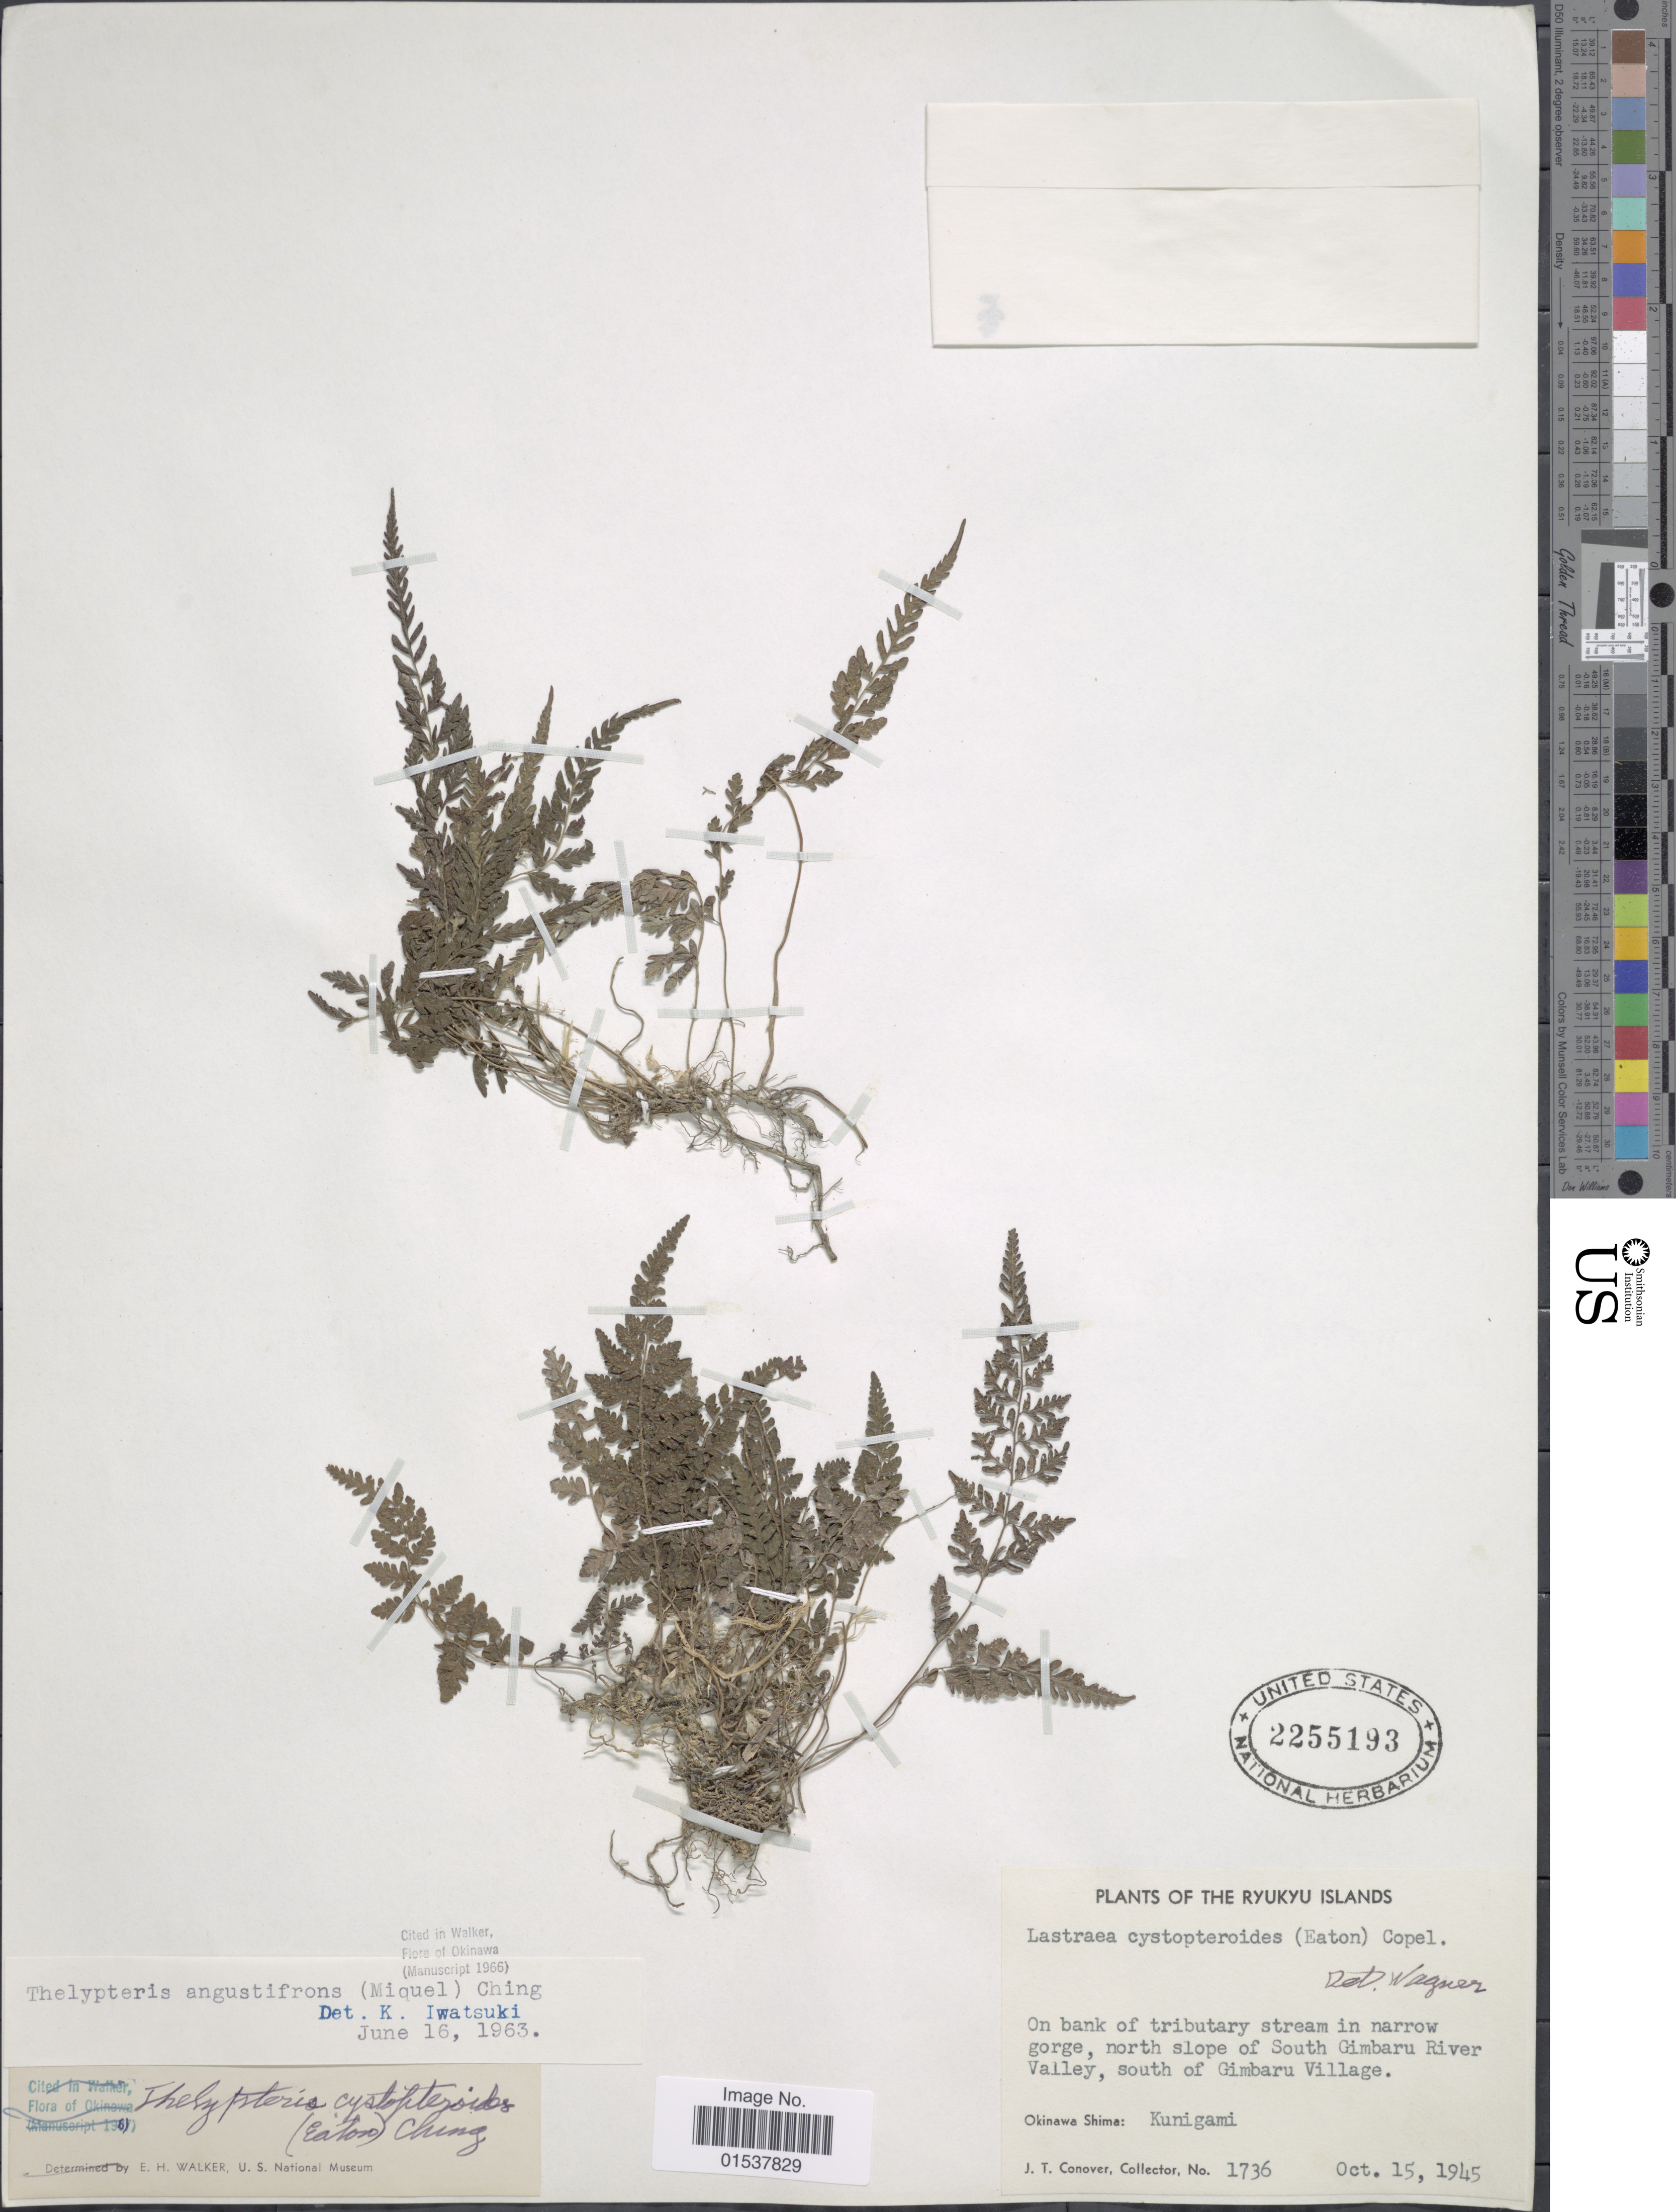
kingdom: Plantae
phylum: Tracheophyta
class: Polypodiopsida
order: Polypodiales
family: Thelypteridaceae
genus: Parathelypteris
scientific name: Parathelypteris angustifrons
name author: (Miq.) Ching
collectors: J. T. Conover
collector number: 1736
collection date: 1945-10-15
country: Japan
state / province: Okinawa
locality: Ryukyu Islands, north slope of South Gimbaru River Valley, south of Gimbaru Village, Okinawa Shima: Kunigami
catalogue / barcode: US 2255193